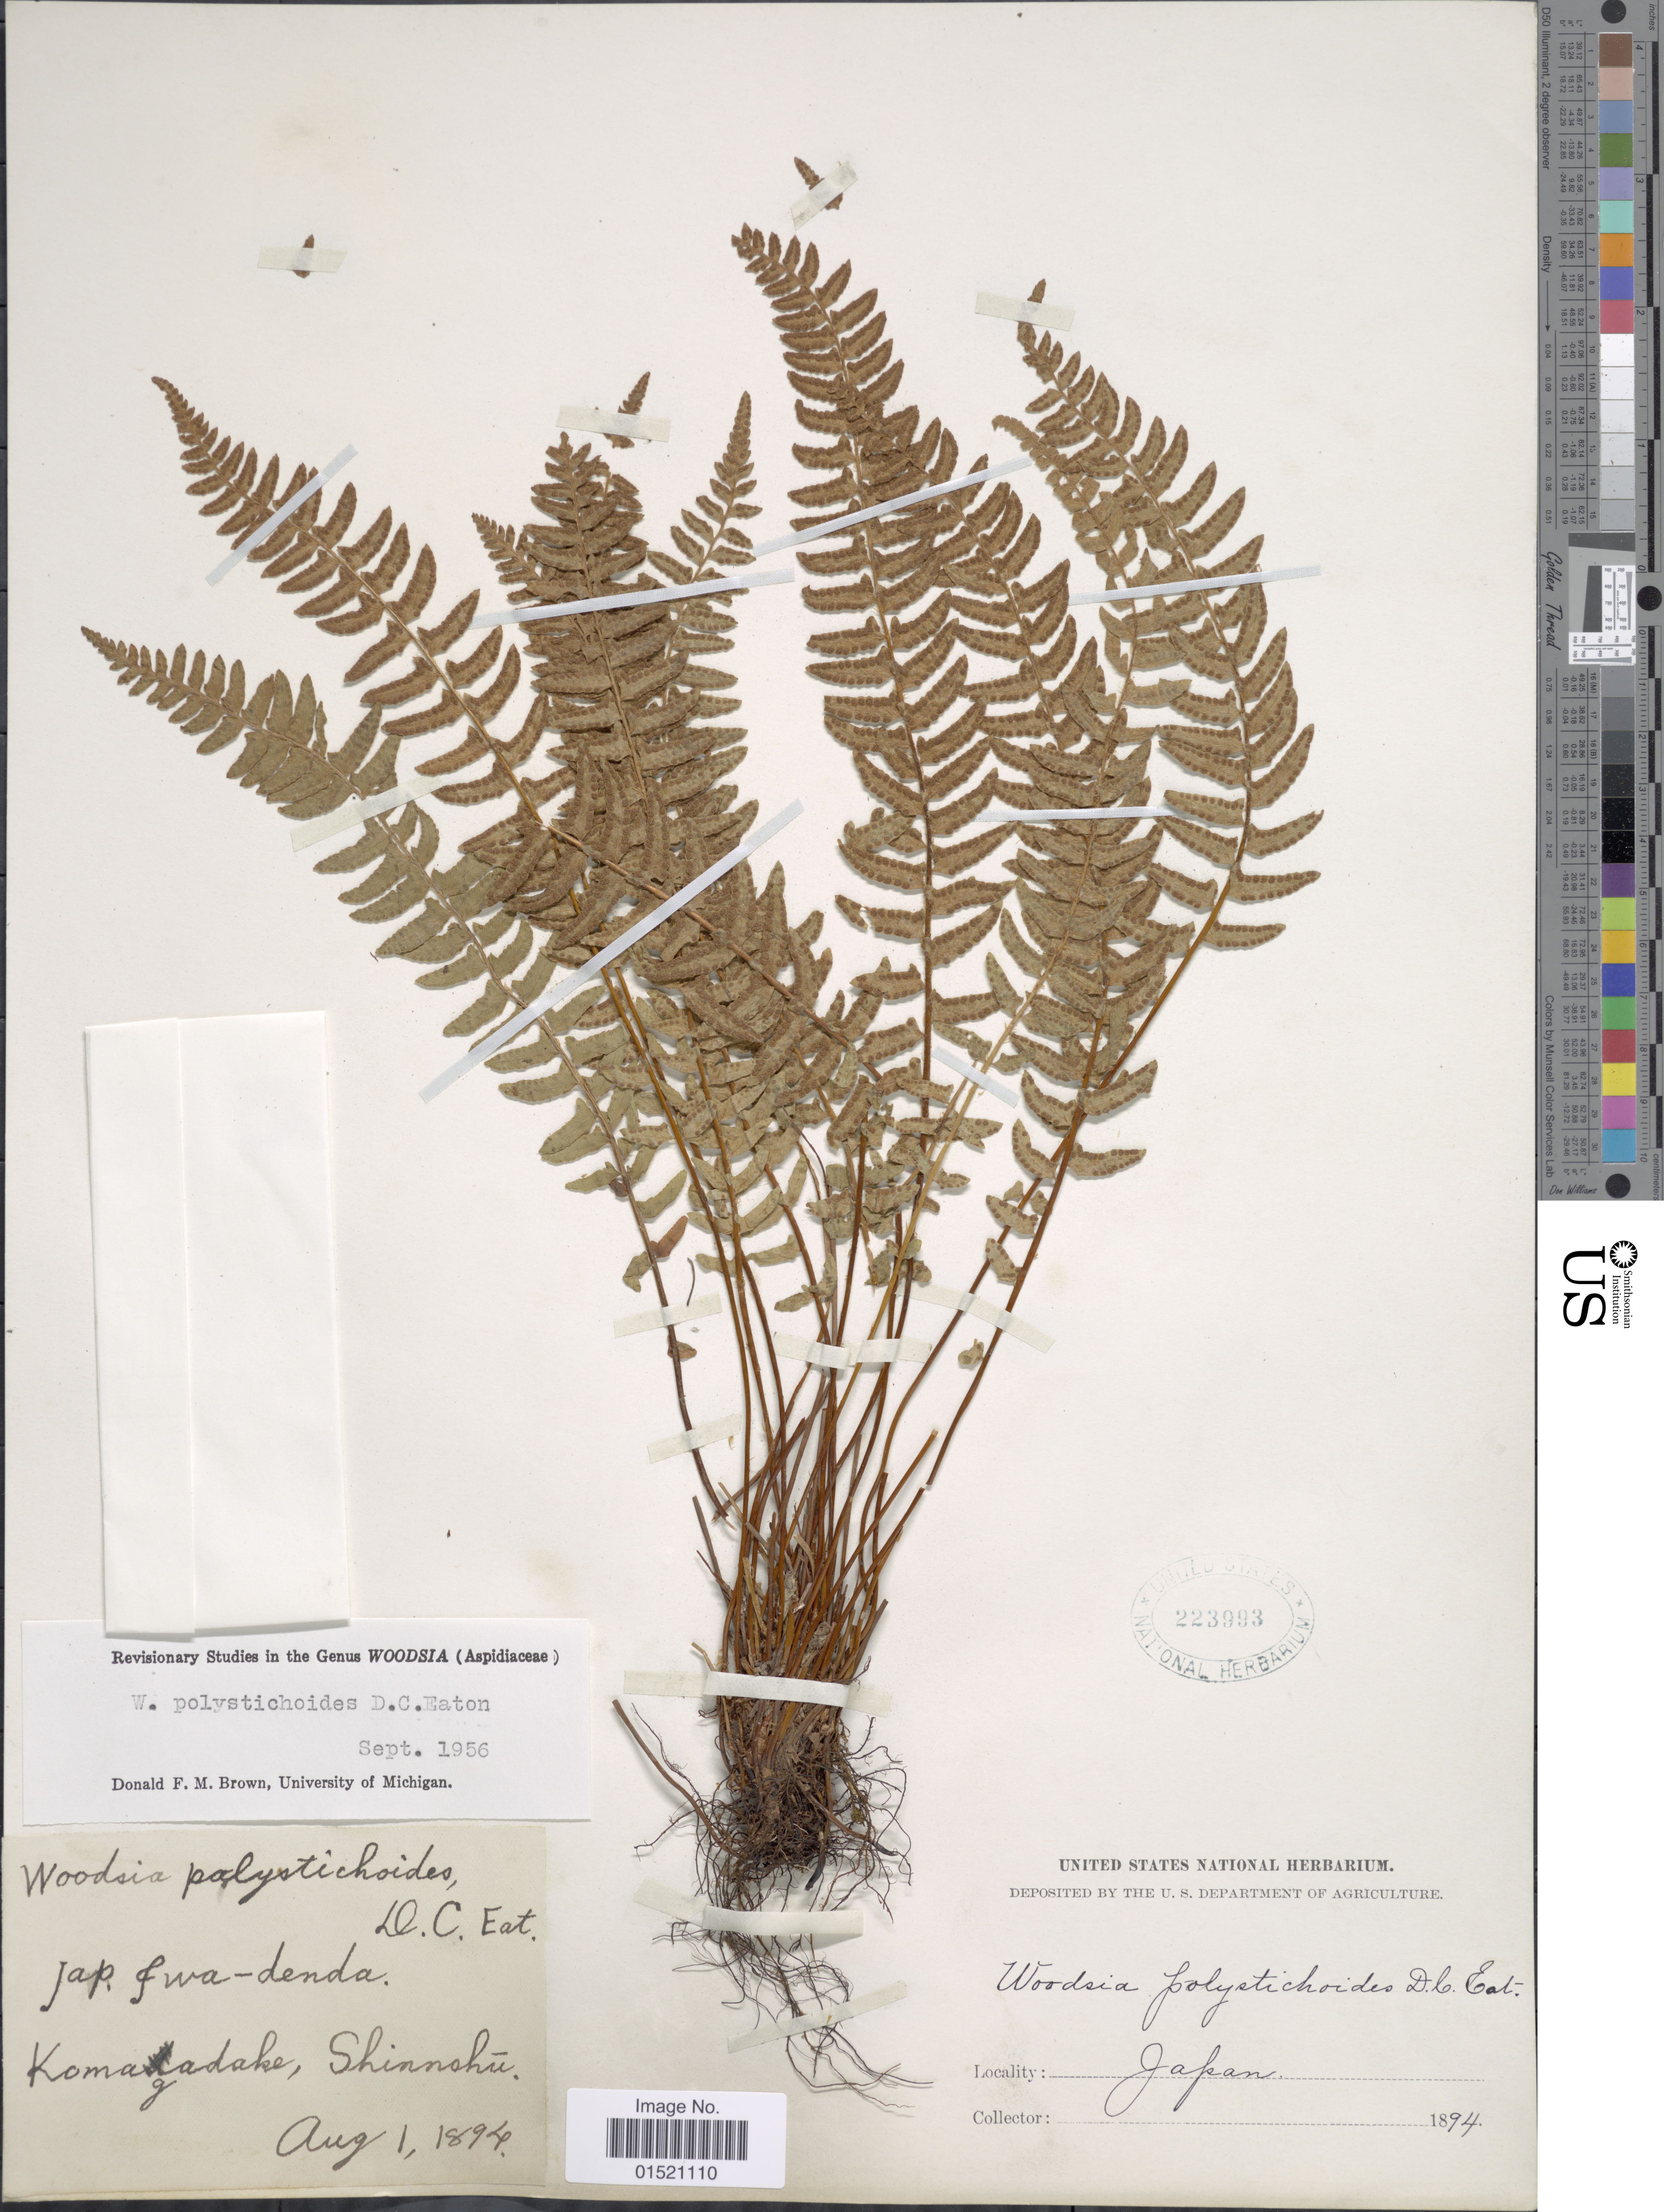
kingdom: Plantae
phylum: Tracheophyta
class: Polypodiopsida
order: Polypodiales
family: Woodsiaceae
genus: Woodsia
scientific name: Woodsia polystichoides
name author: D.C. Eaton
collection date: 1894-08-01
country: Japan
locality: Swa-denda, Komagadake, Shinnohü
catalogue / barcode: US 223993